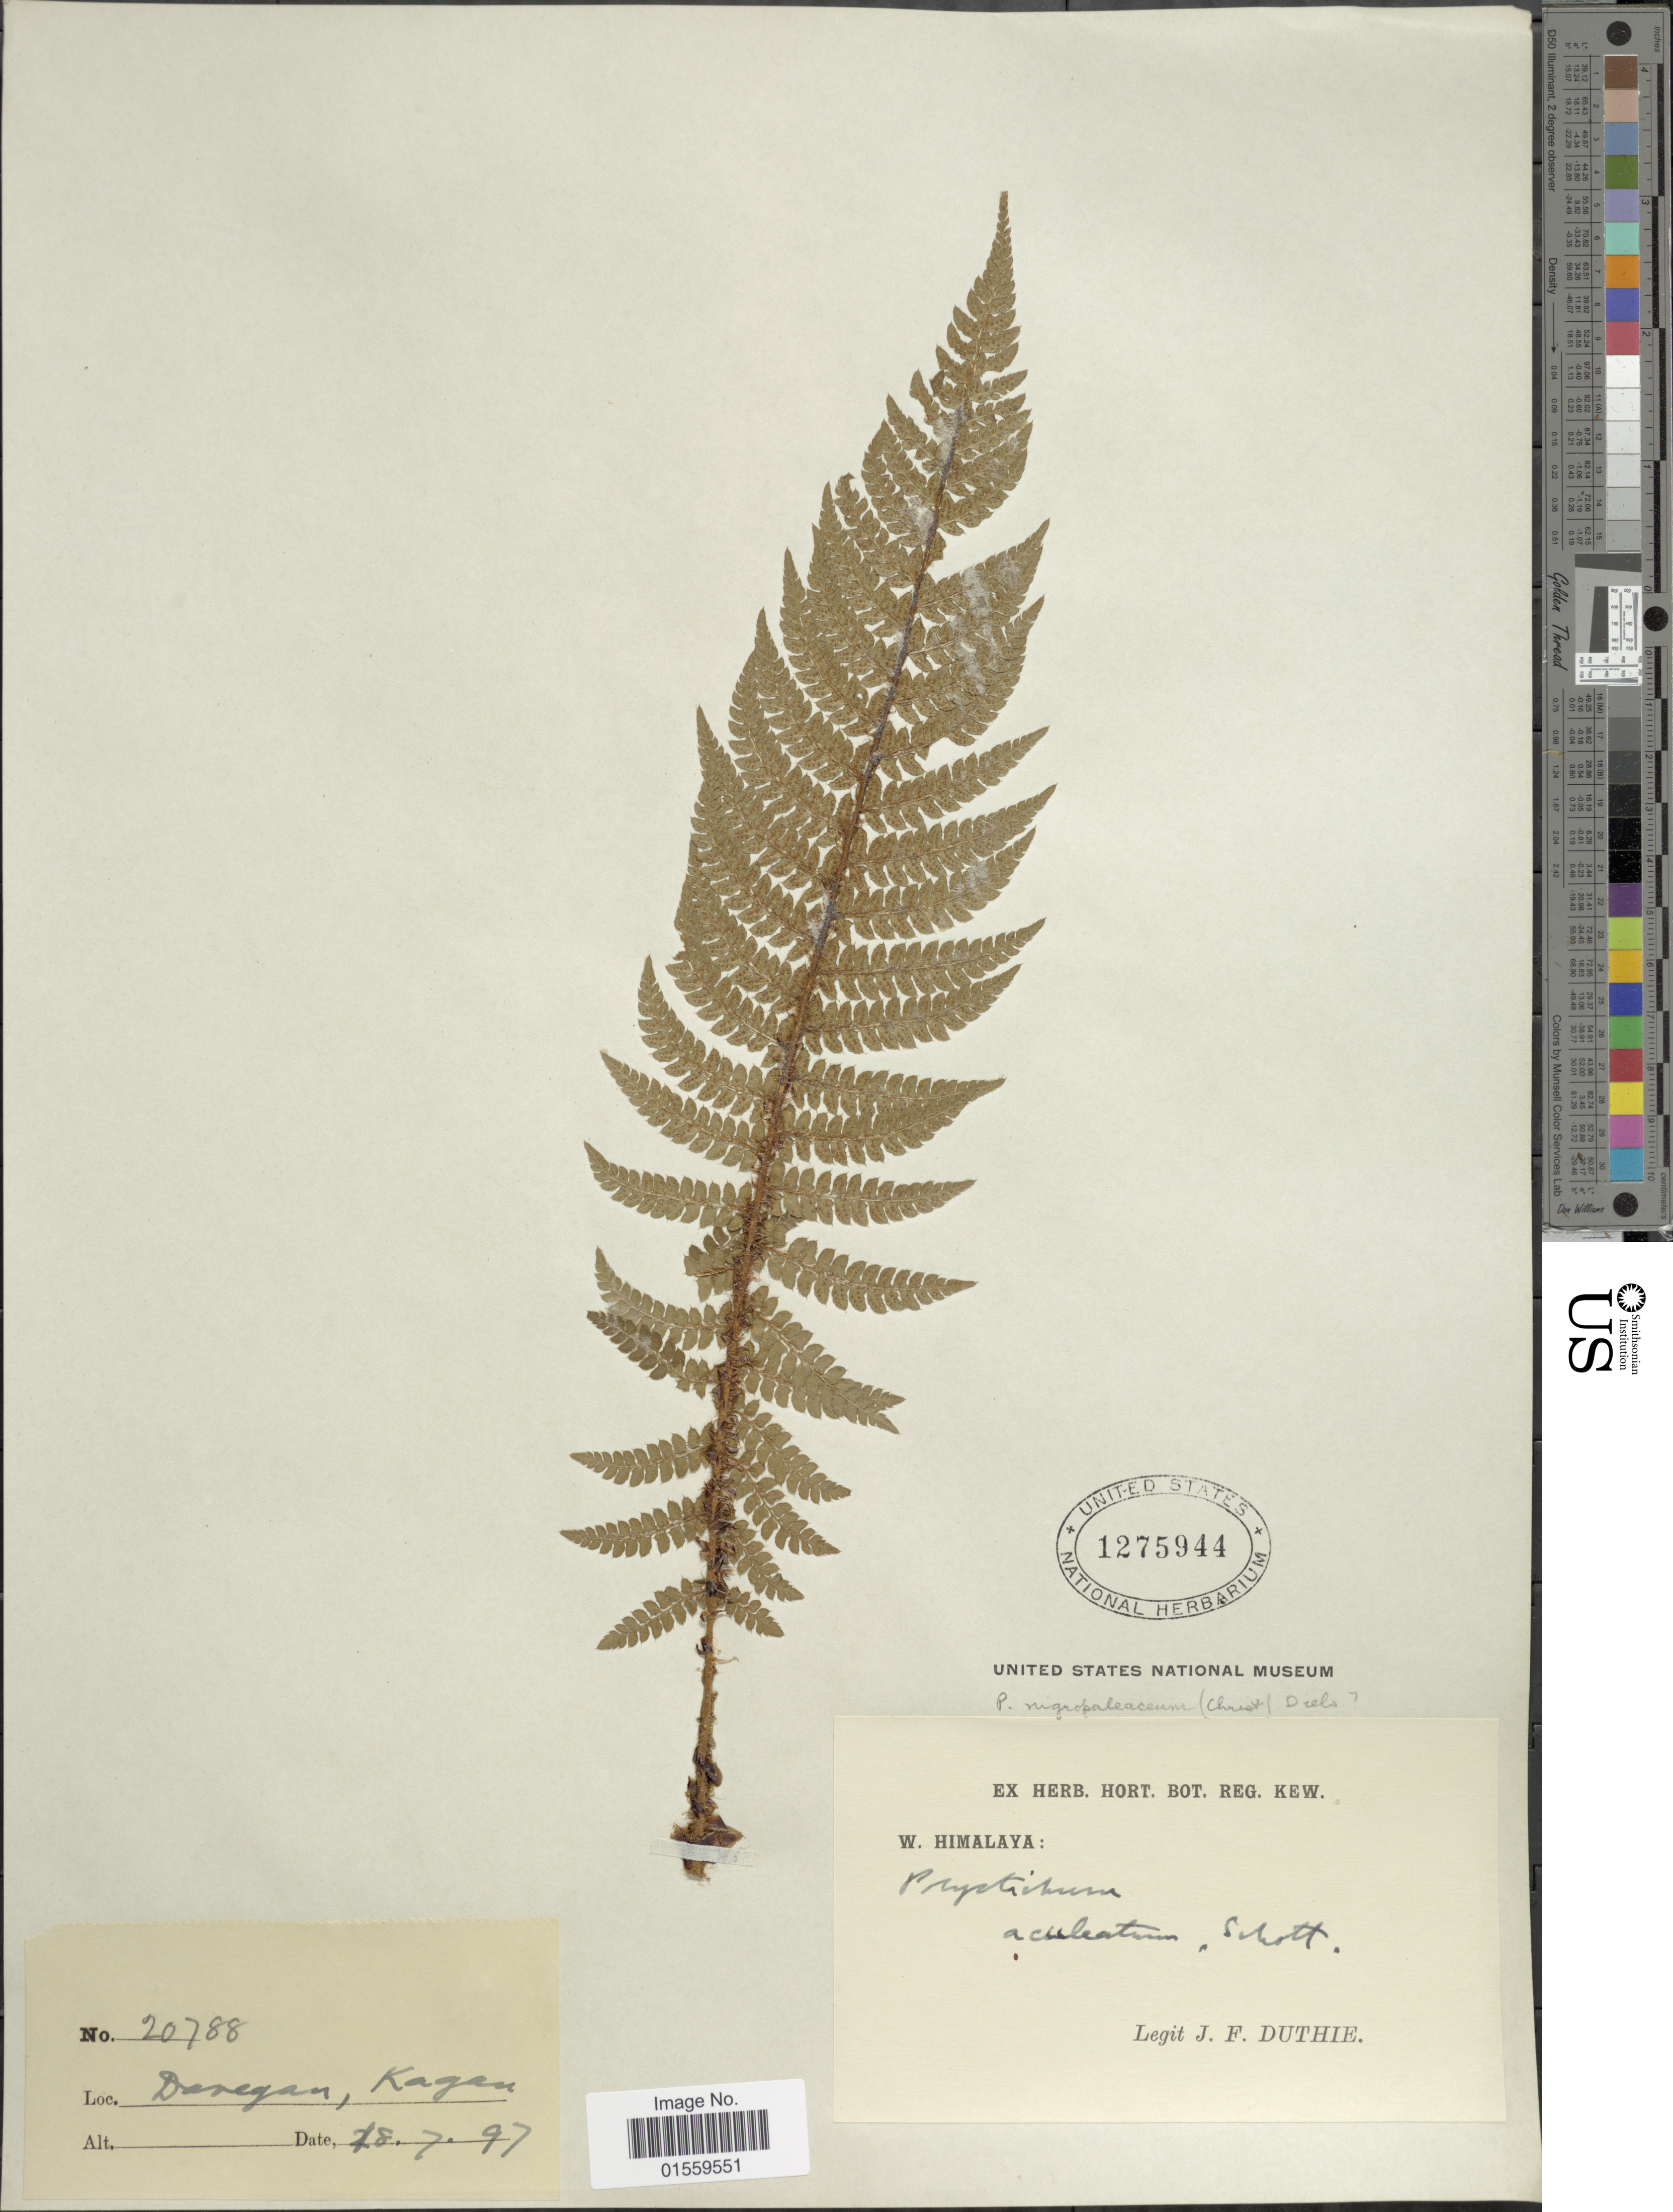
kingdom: Plantae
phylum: Tracheophyta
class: Polypodiopsida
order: Polypodiales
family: Dryopteridaceae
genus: Polystichum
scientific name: Polystichum setiferum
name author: (Forssk.) Moore ex Woynar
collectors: J. F. Duthie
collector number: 20788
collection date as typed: Transcribed d/m/y: 28/7/97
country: India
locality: W. Himalaya: Danegan, Kagan.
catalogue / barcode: US 1275944